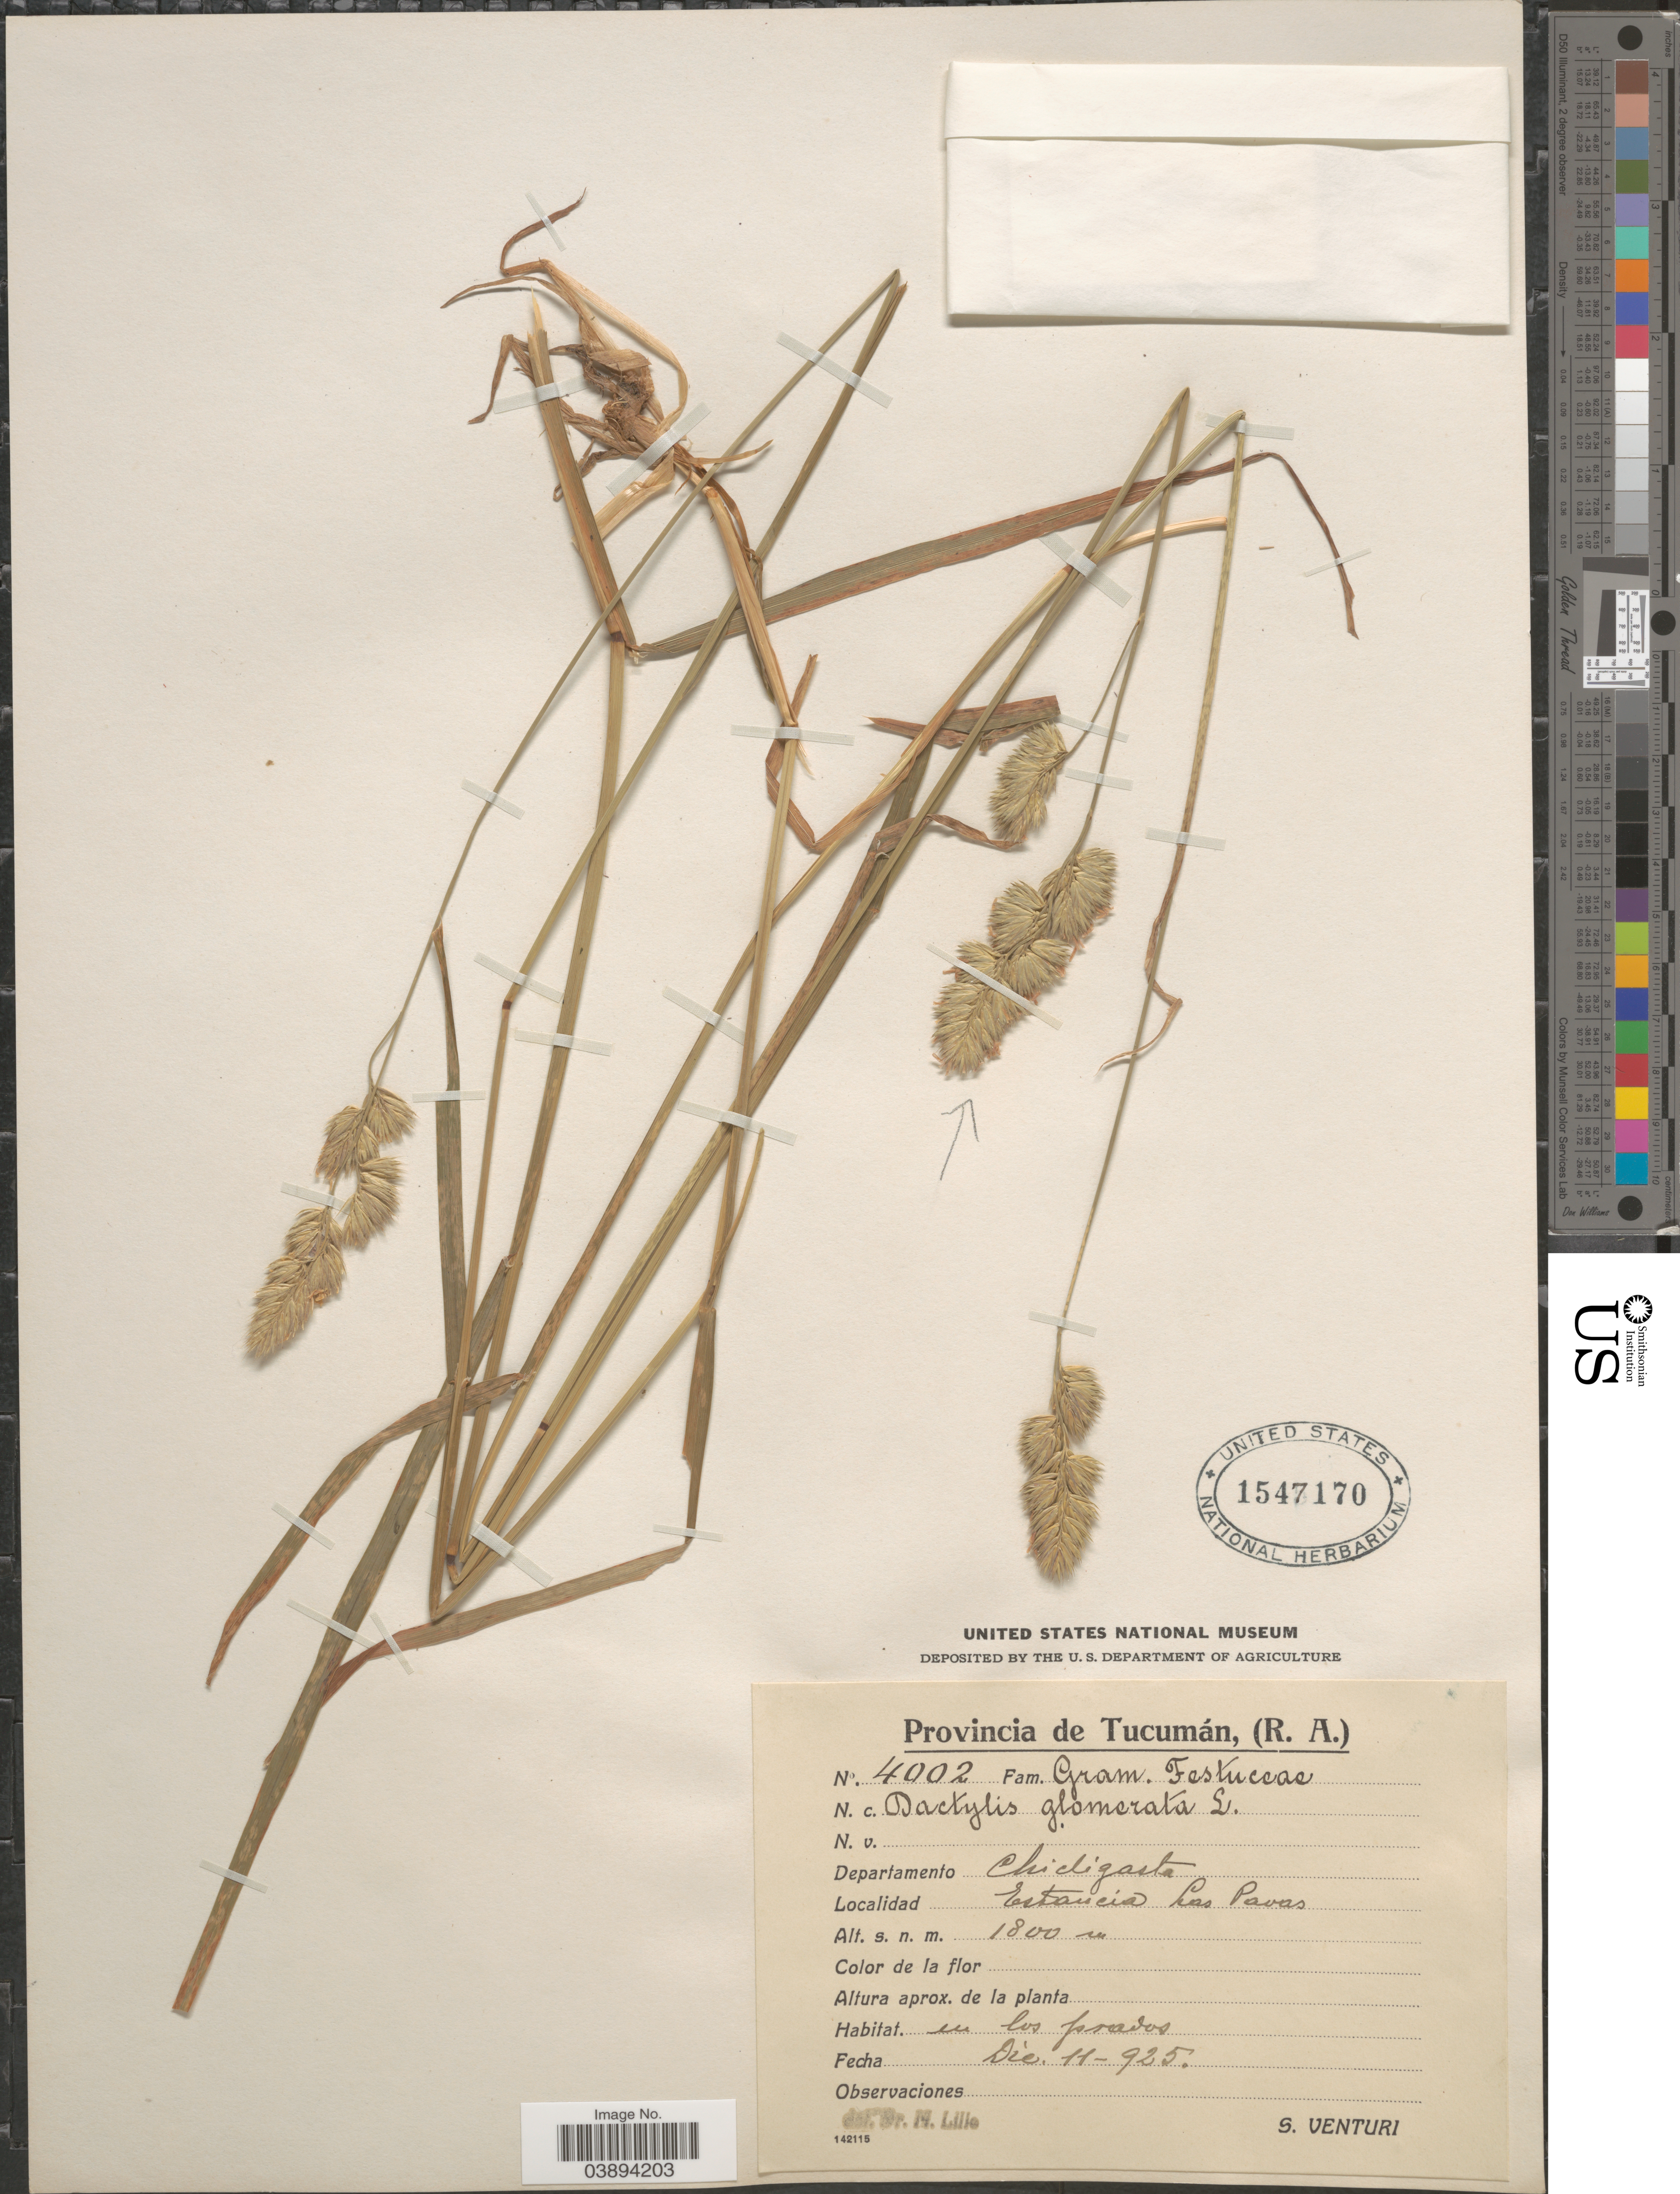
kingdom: Plantae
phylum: Tracheophyta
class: Liliopsida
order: Poales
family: Poaceae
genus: Dactylis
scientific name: Dactylis glomerata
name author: L.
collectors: S. Venturi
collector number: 4002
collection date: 1925-12-11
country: Argentina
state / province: Tucuman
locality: Departamento Chicligasta. Estancia Las Pavas.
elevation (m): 1800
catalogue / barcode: US 1547170